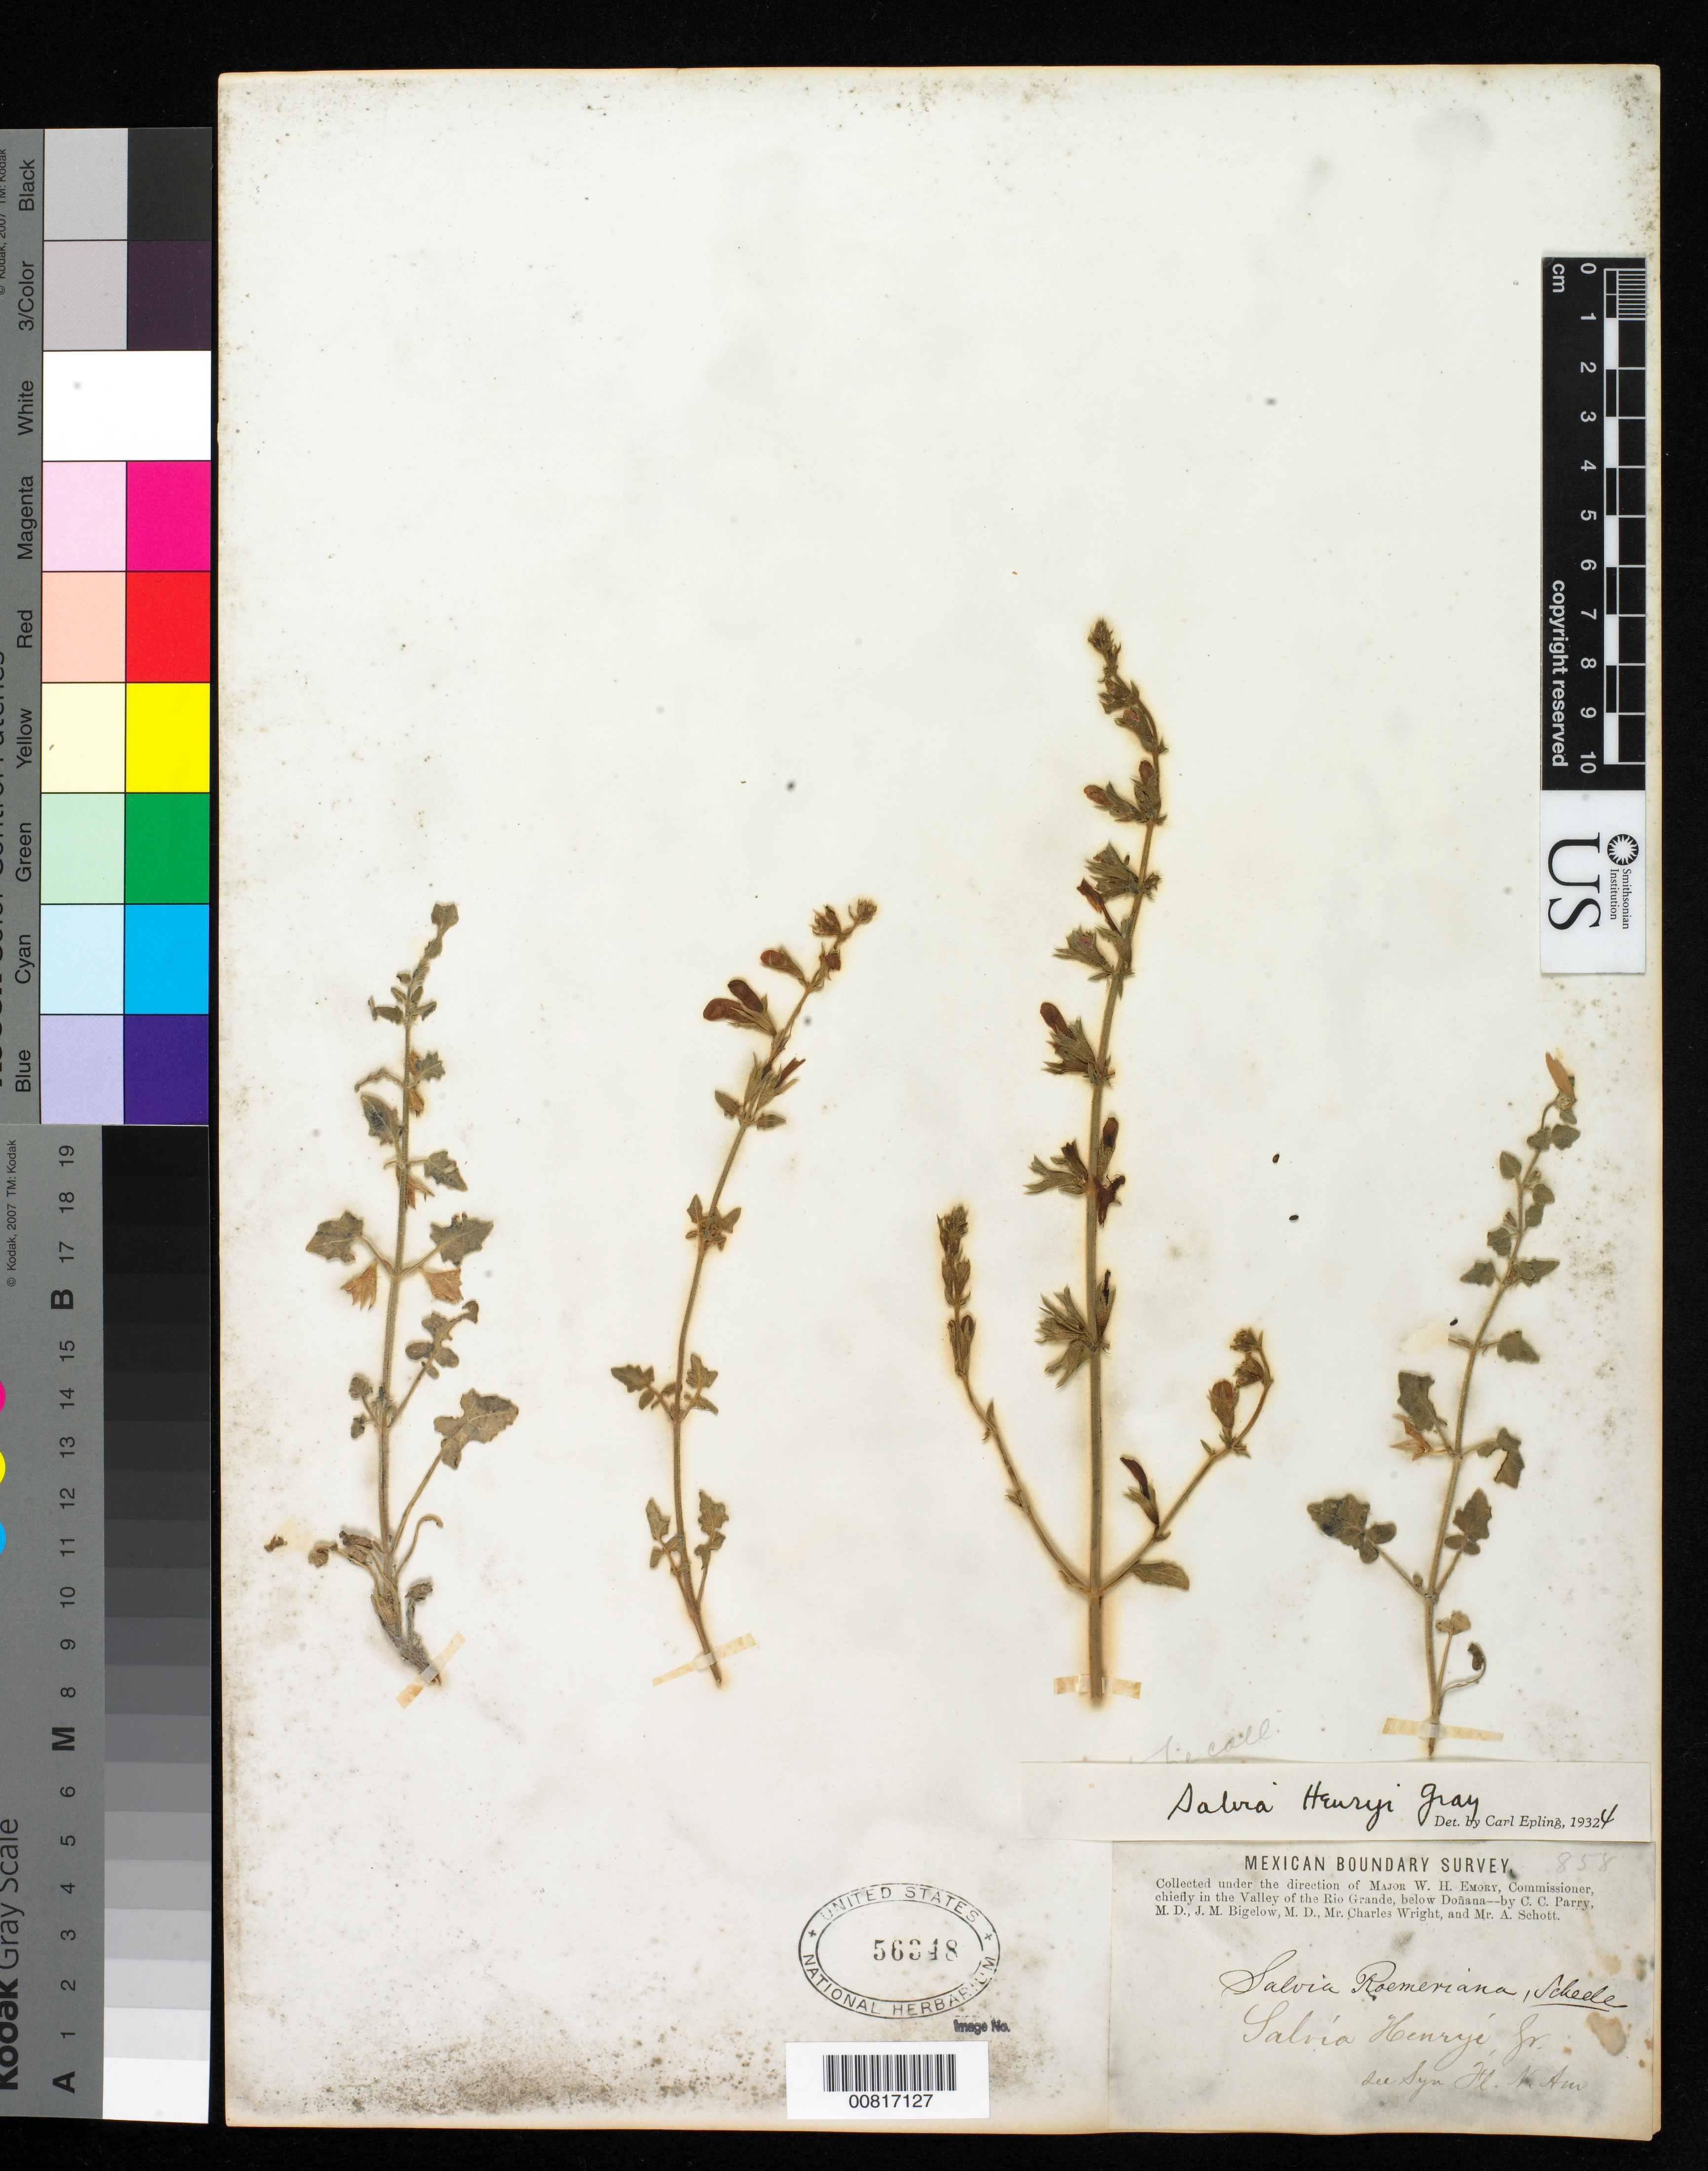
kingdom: Plantae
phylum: Tracheophyta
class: Magnoliopsida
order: Lamiales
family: Lamiaceae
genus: Salvia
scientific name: Salvia henryi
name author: A. Gray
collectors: C. C. Parry, J. M. Bigelow, C. Wright & A. C. V. Schott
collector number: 858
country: United States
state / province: New Mexico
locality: Valley of the Rio Grande, below Doñana, New Mexico.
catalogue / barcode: US 56348